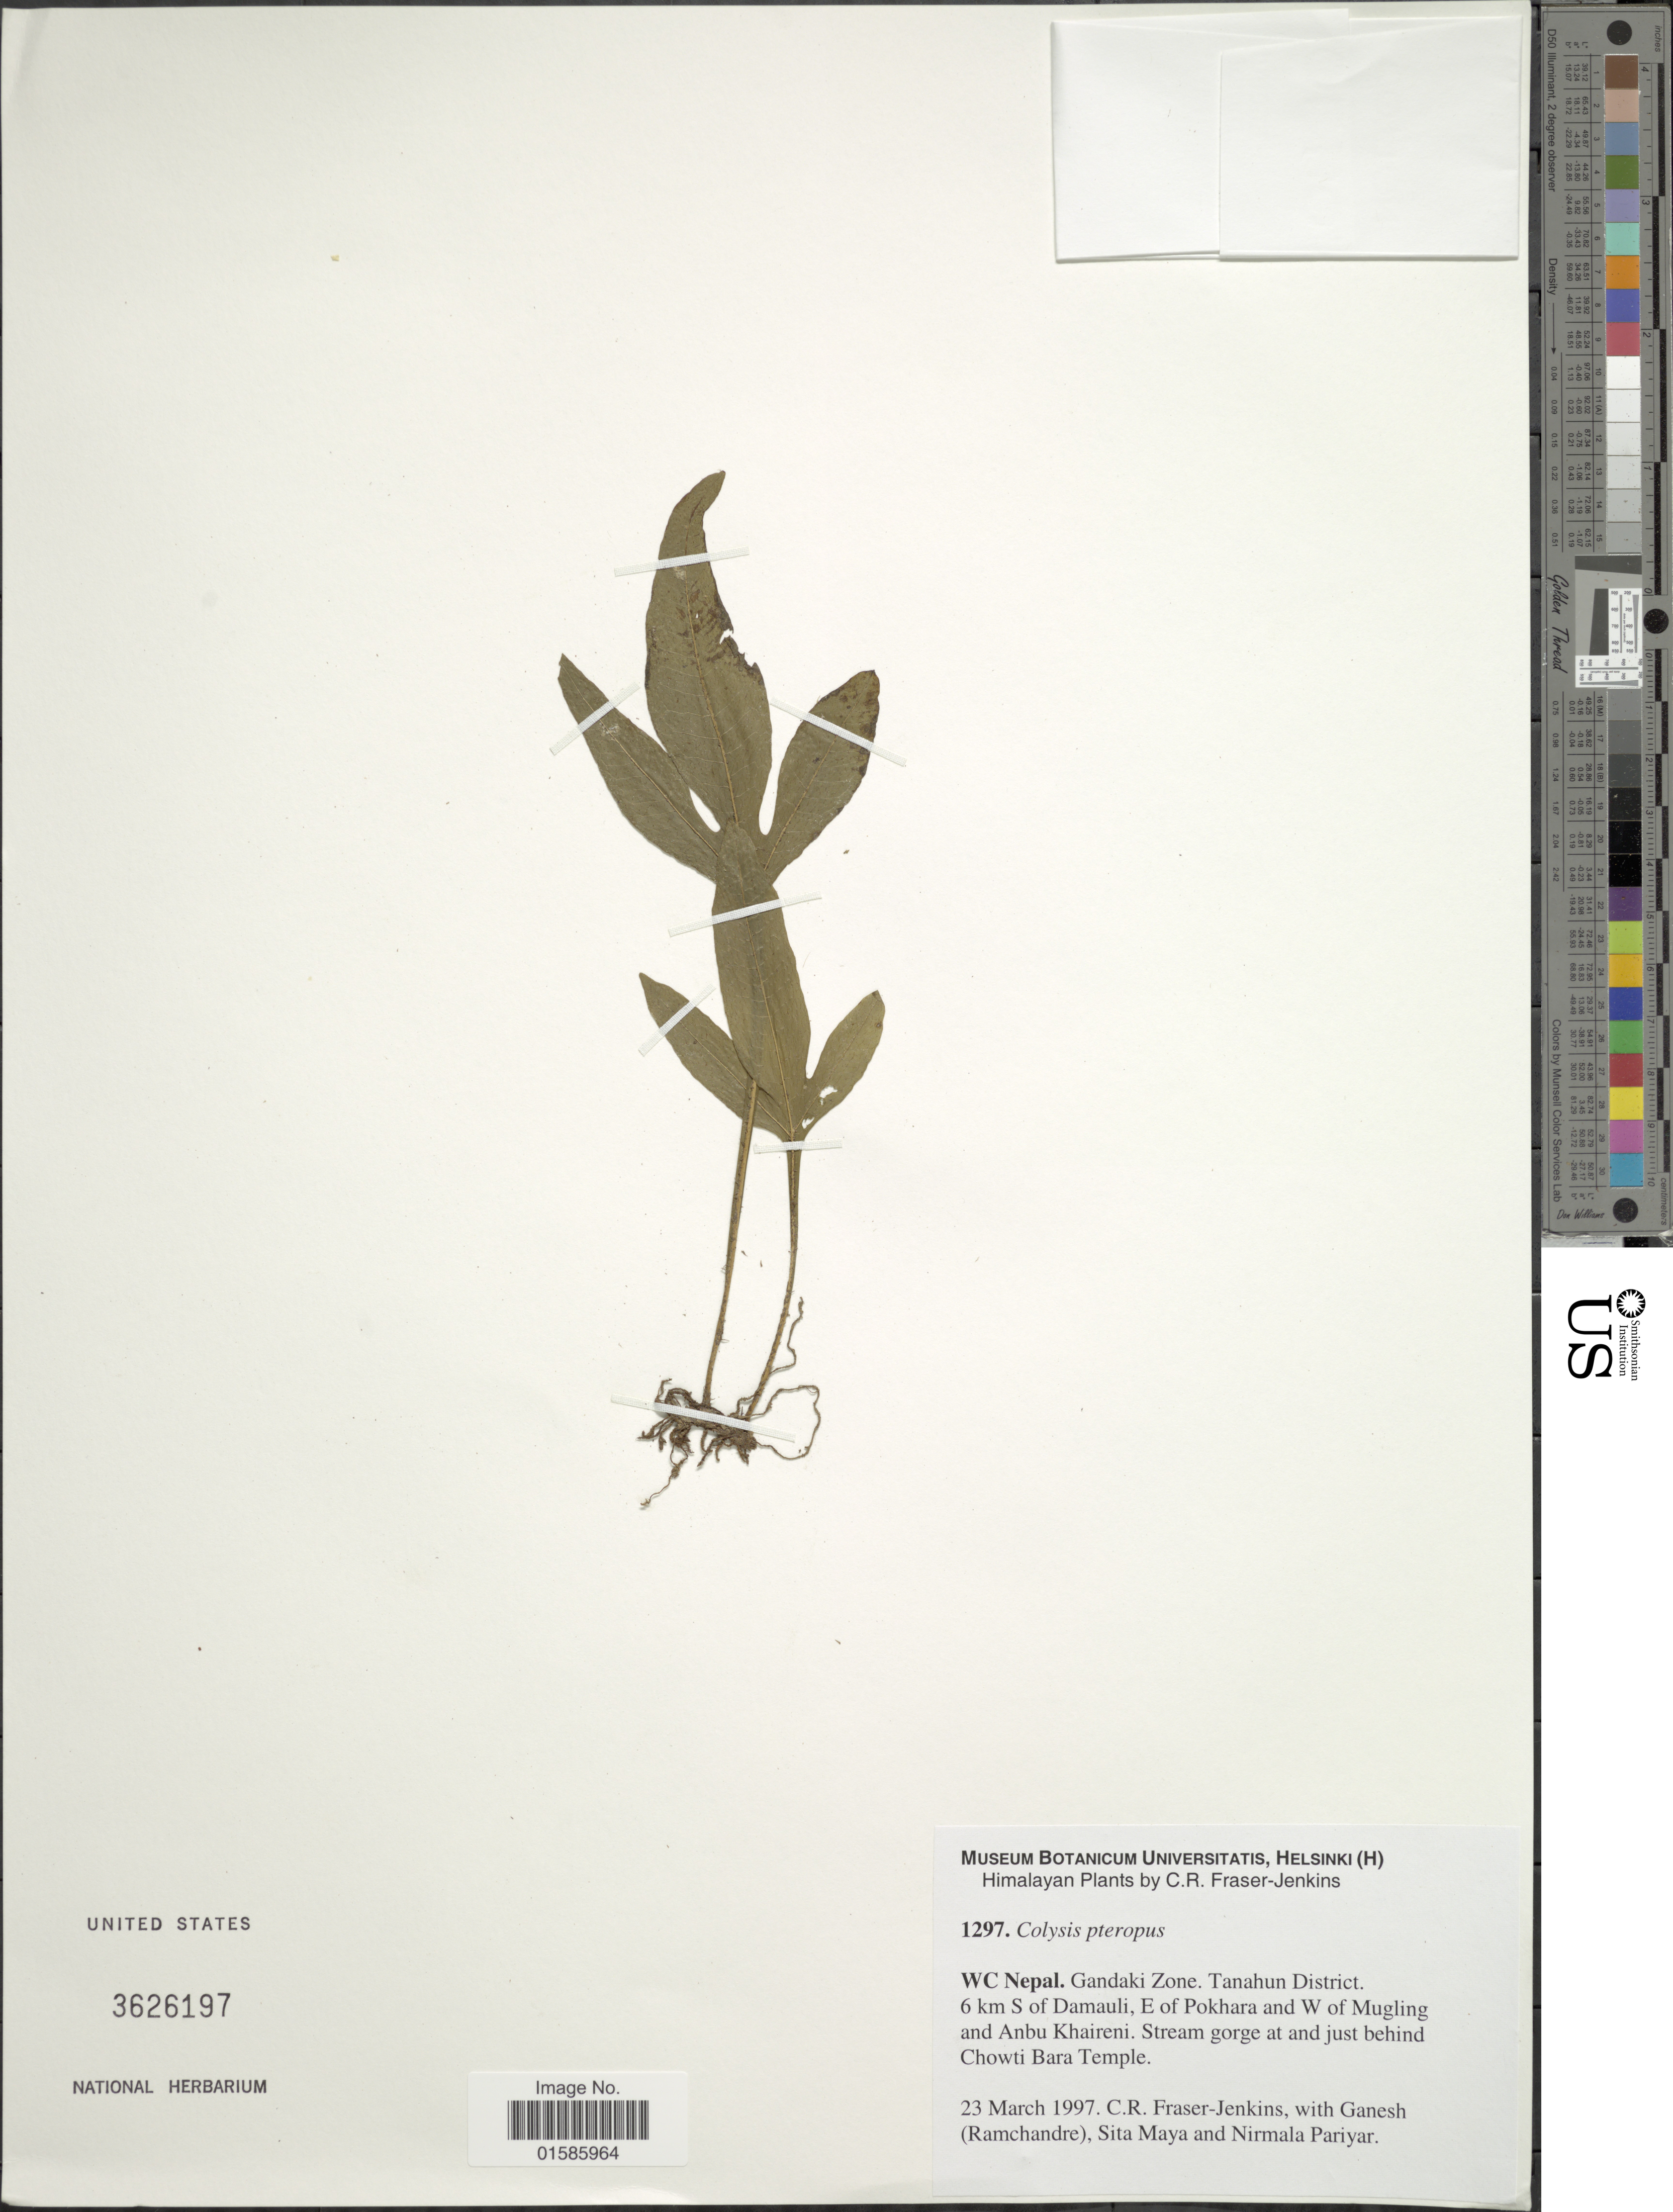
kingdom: Plantae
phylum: Tracheophyta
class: Polypodiopsida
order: Polypodiales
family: Polypodiaceae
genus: Microsorum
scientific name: Microsorum pteropus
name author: (Blume) Copel.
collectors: C. R. Fraser-Jenkins, G. Pariyar, S. Pariyar & N. Pariyar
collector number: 1297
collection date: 1997-03-23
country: Nepal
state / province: Gandaki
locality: Himalayan, WC Nepal. Gandaki Zone. Tanahum District. c. 6 km S of Damauli, E of Pokhara, W of Mugling and Anbu Khaireni. Stream gorge at and just behind Chowti Bara Temple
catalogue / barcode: US 3626197